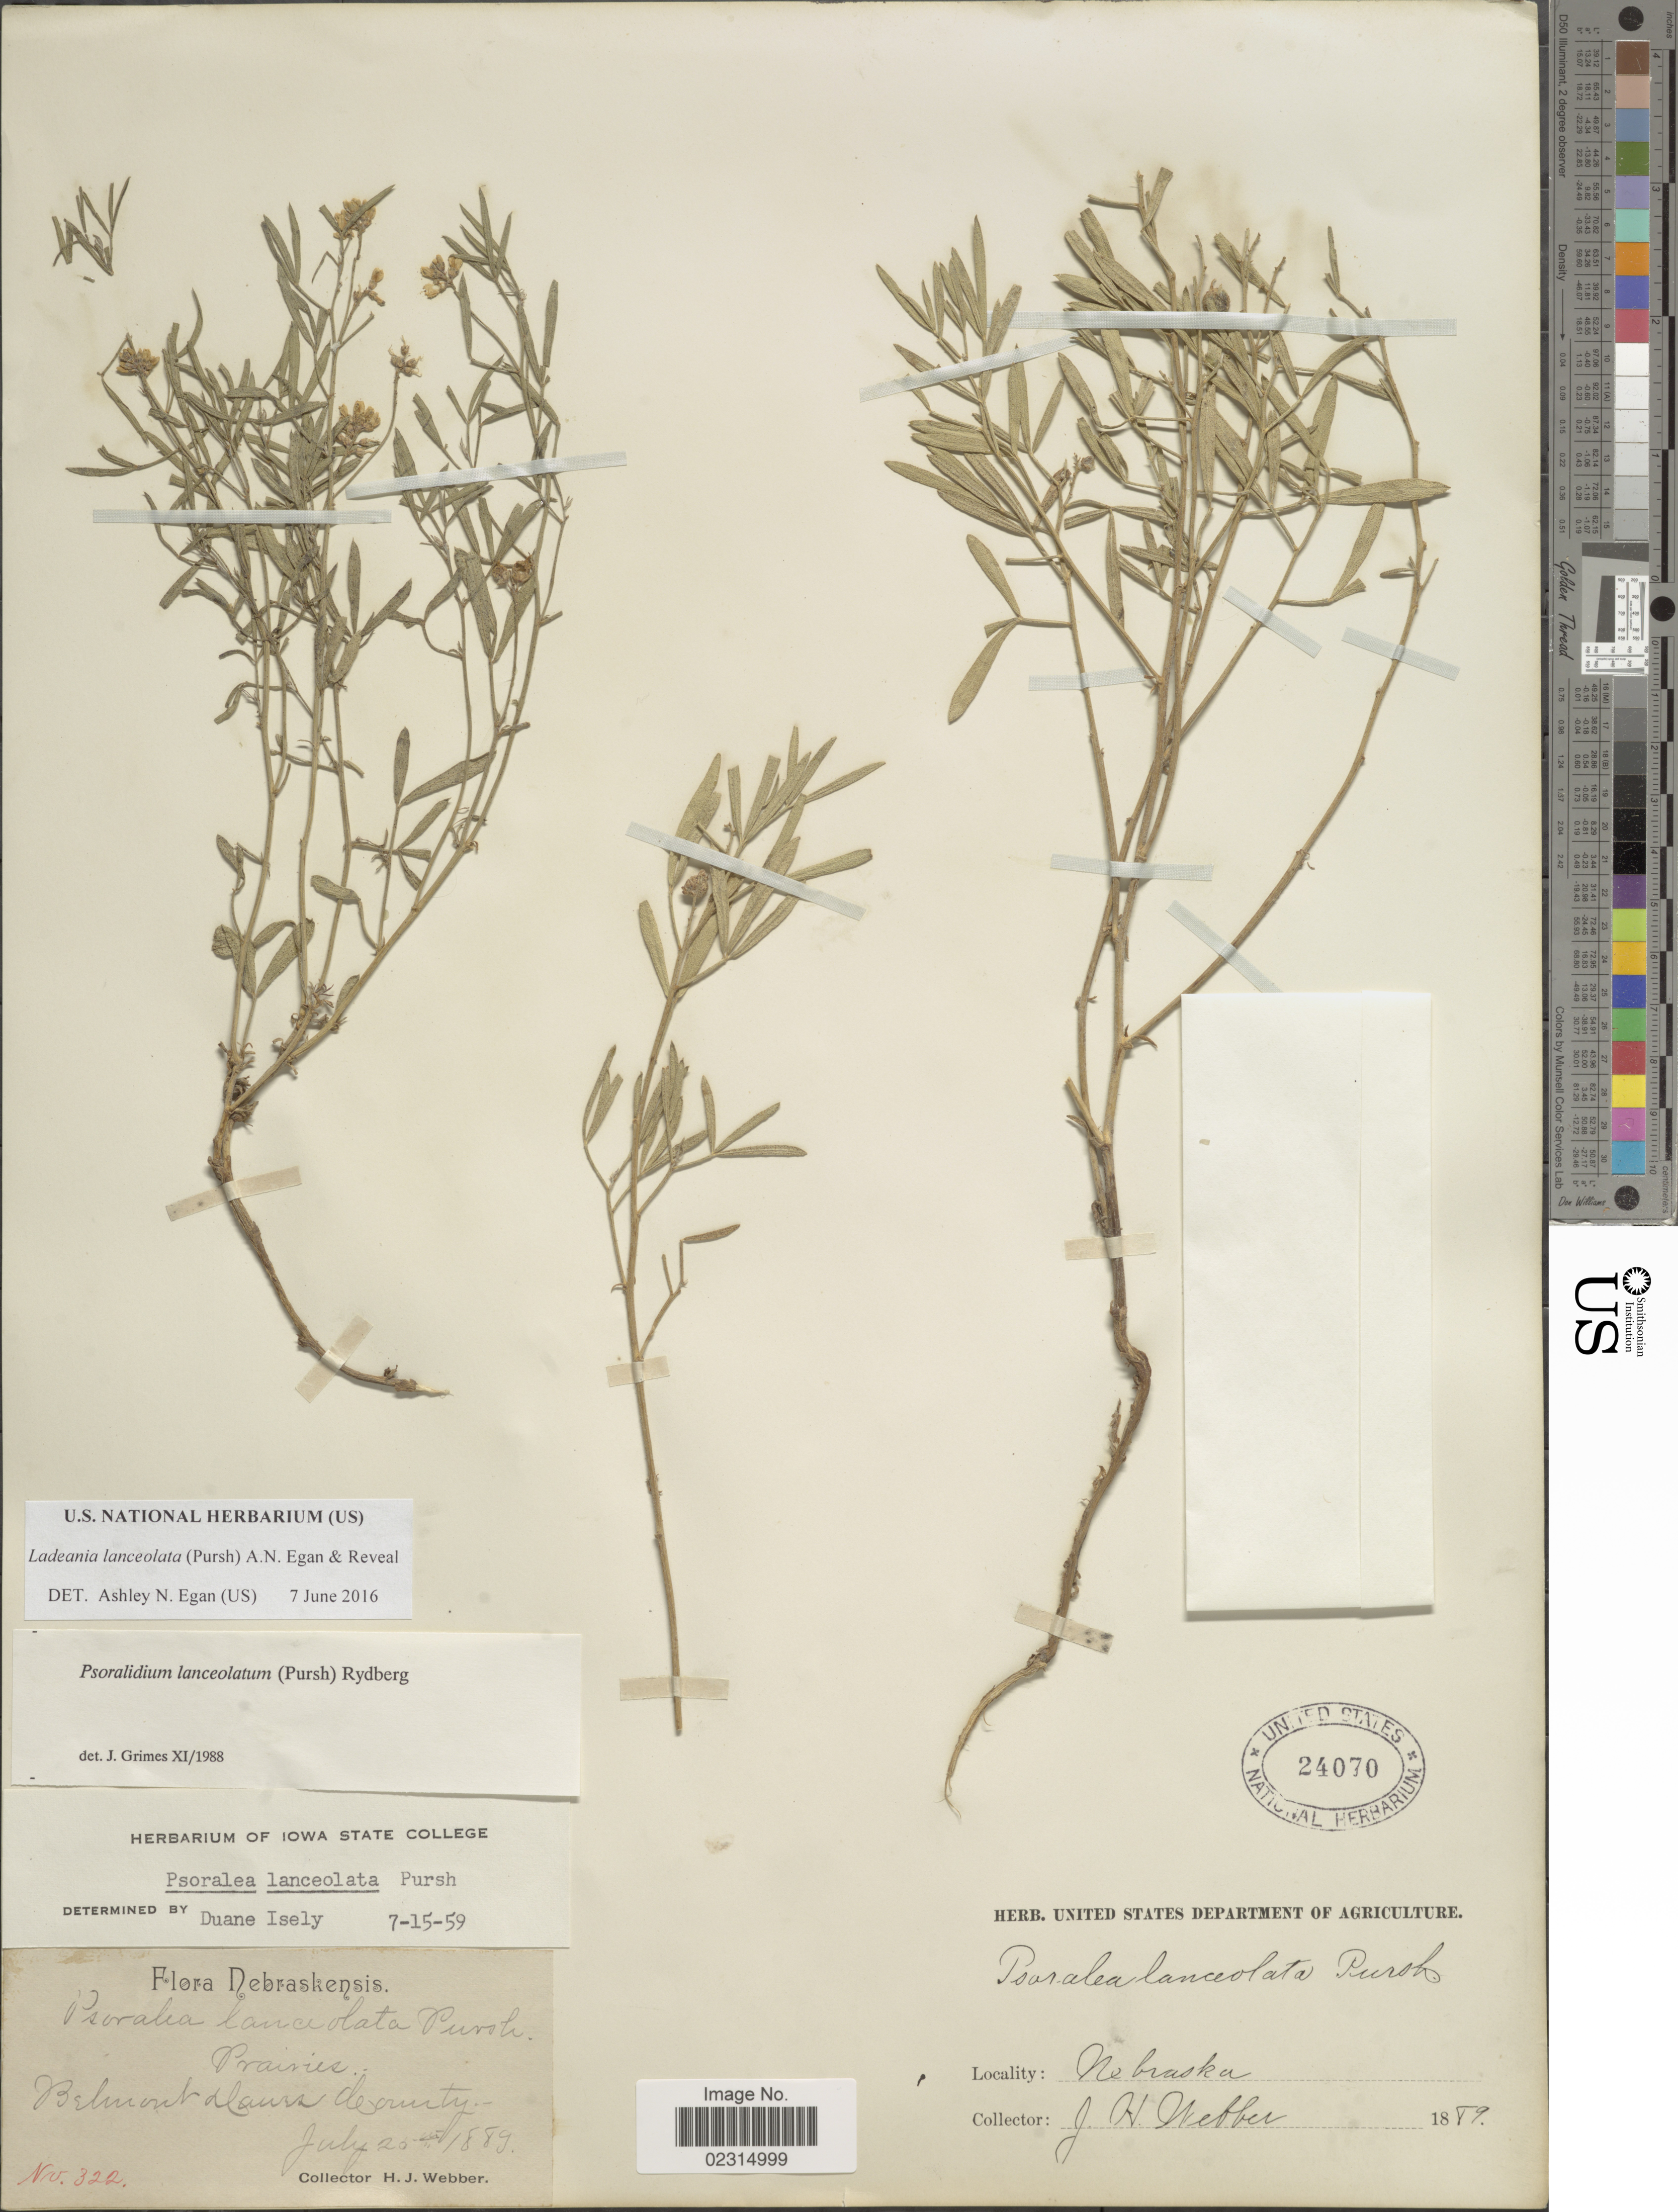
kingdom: Plantae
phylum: Tracheophyta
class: Magnoliopsida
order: Fabales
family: Fabaceae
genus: Ladeania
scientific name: Ladeania lanceolata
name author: (Pursh) A.N. Egan & Reveal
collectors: H. Webber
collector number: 322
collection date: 1889-07-25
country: United States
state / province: Nebraska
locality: Prairies, Belmont Dawes County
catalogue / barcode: US 24070